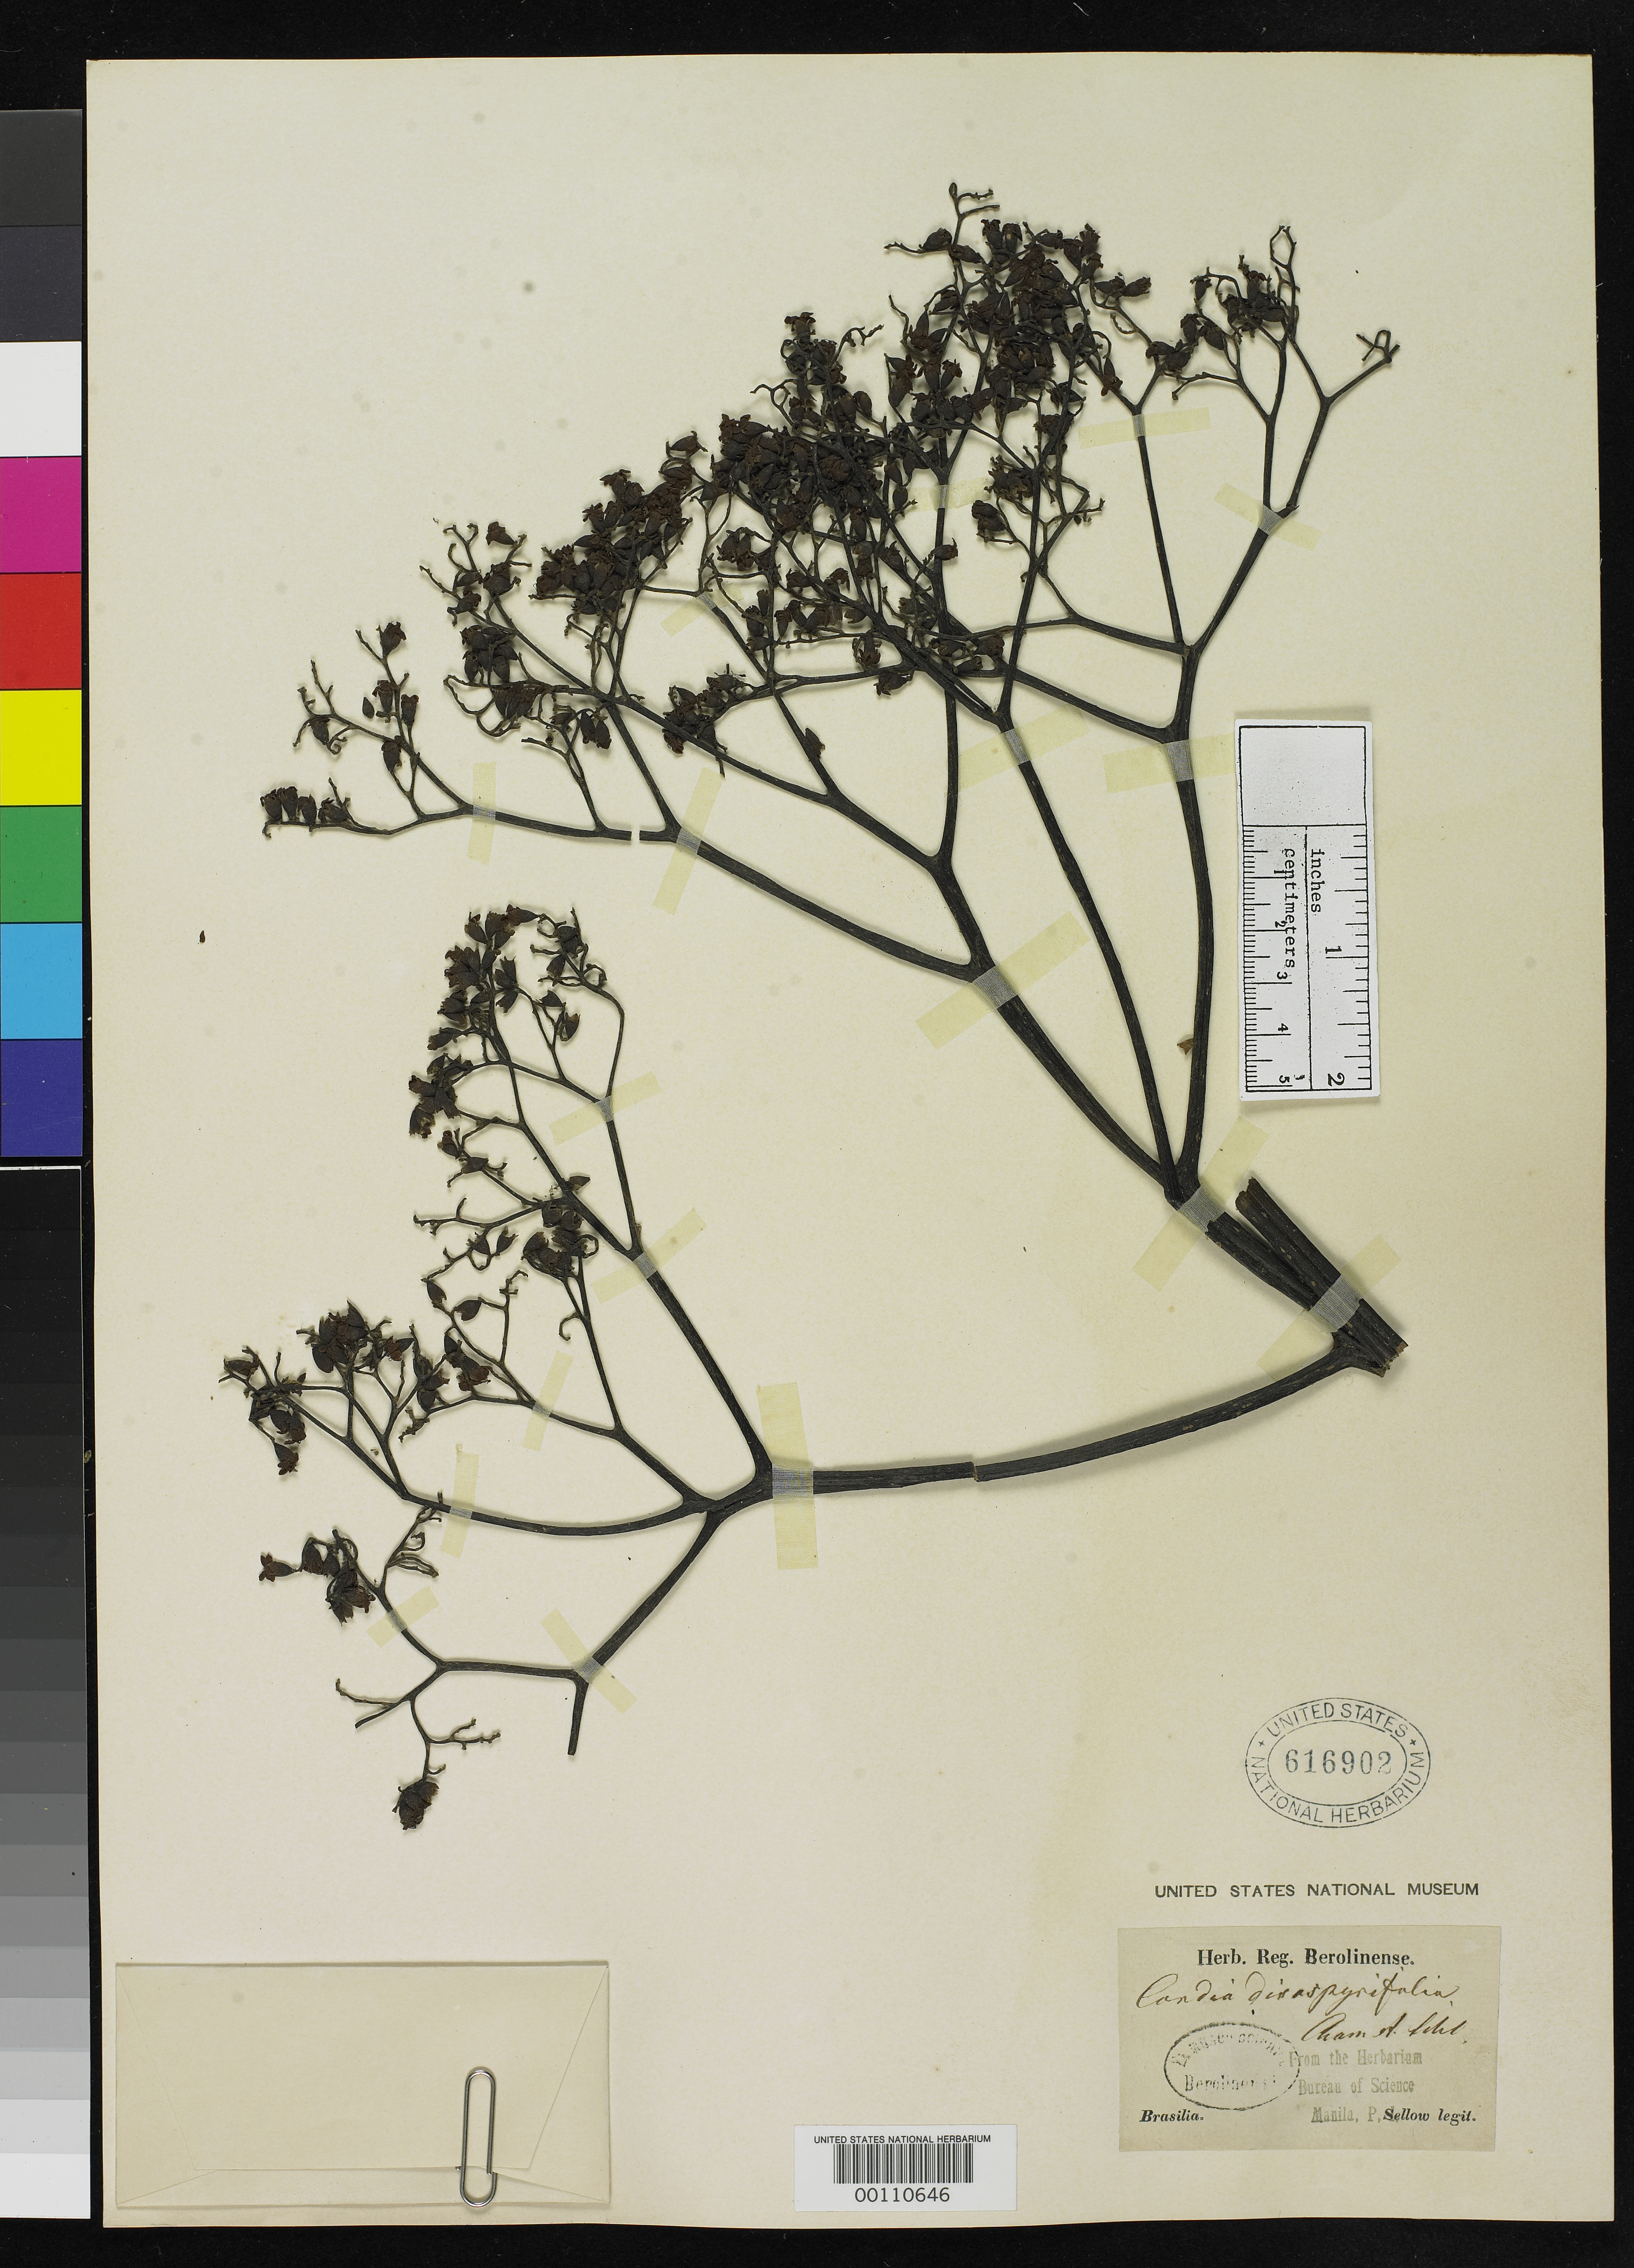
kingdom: Plantae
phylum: Tracheophyta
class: Magnoliopsida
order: Boraginales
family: Cordiaceae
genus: Cordia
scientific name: Cordia diospyrifolia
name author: Cham.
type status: Type Collection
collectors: F. Sellow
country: Brazil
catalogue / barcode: US 616902